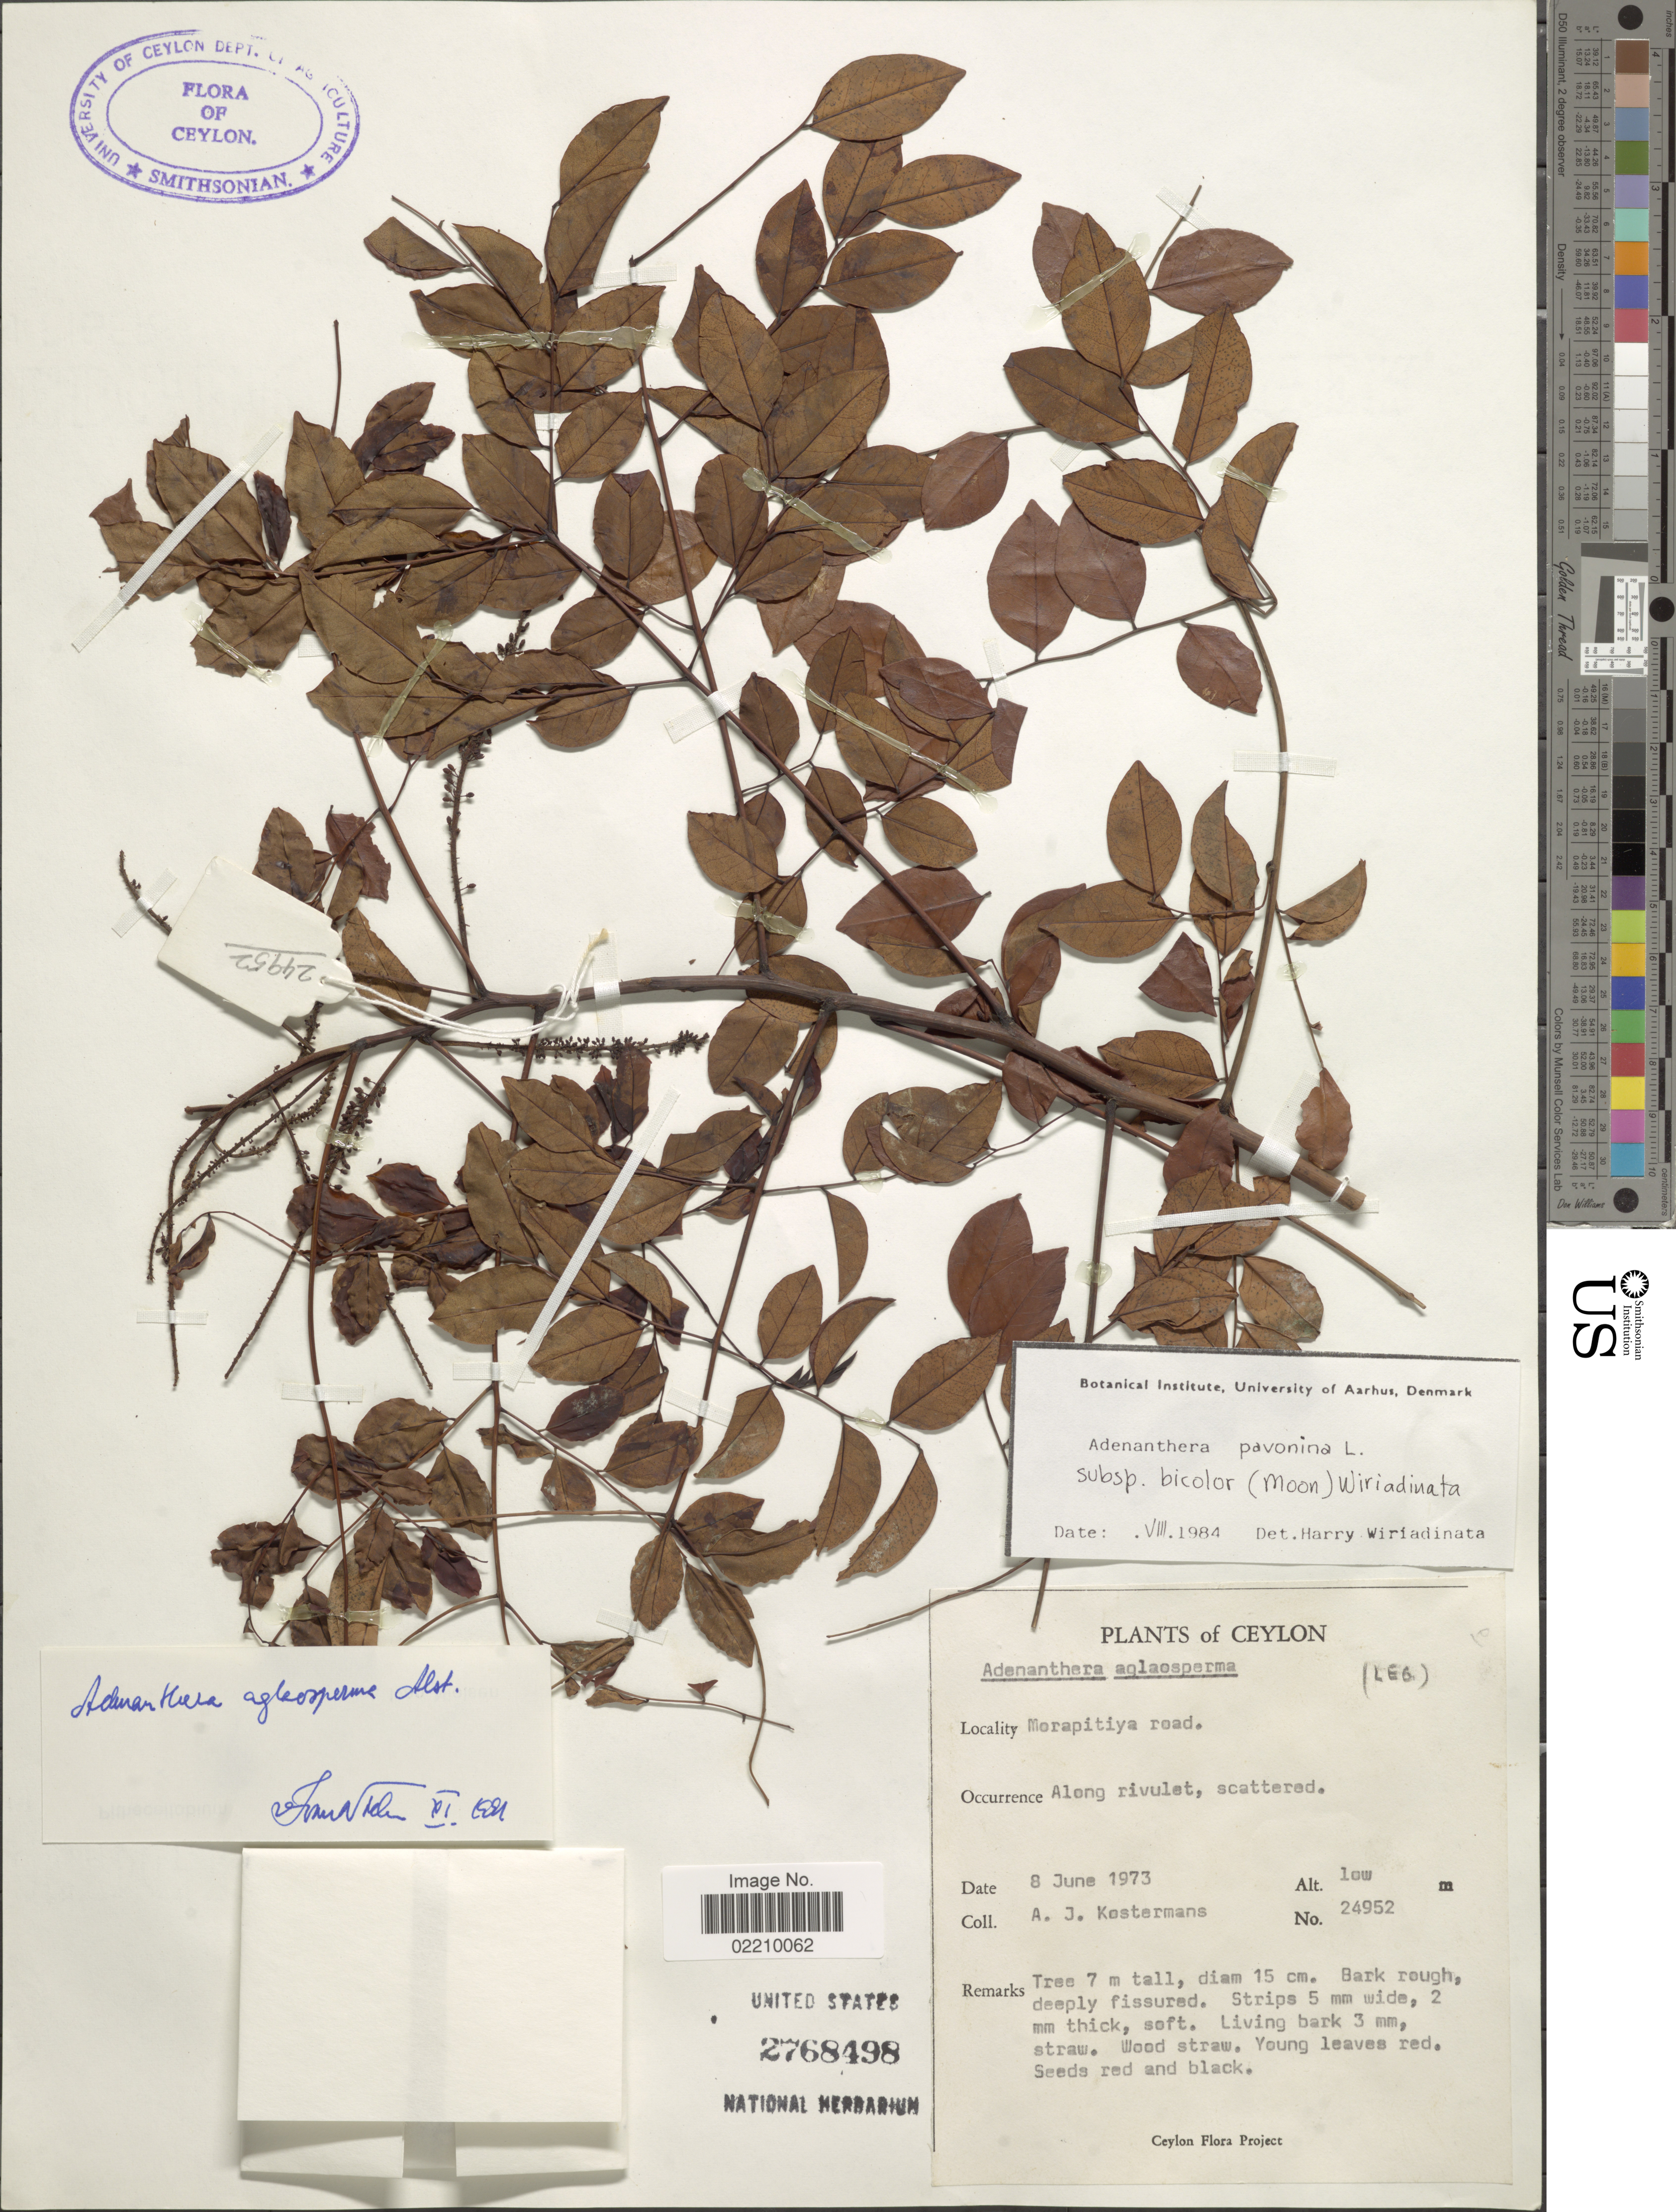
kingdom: Plantae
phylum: Tracheophyta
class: Magnoliopsida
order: Fabales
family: Fabaceae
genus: Adenanthera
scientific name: Adenanthera aglaosperma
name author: Alston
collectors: A. J. G. Kostermans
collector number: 24952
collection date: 1973-06-08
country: Sri Lanka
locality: Ceylon, Morapitiya road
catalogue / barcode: US 2768498